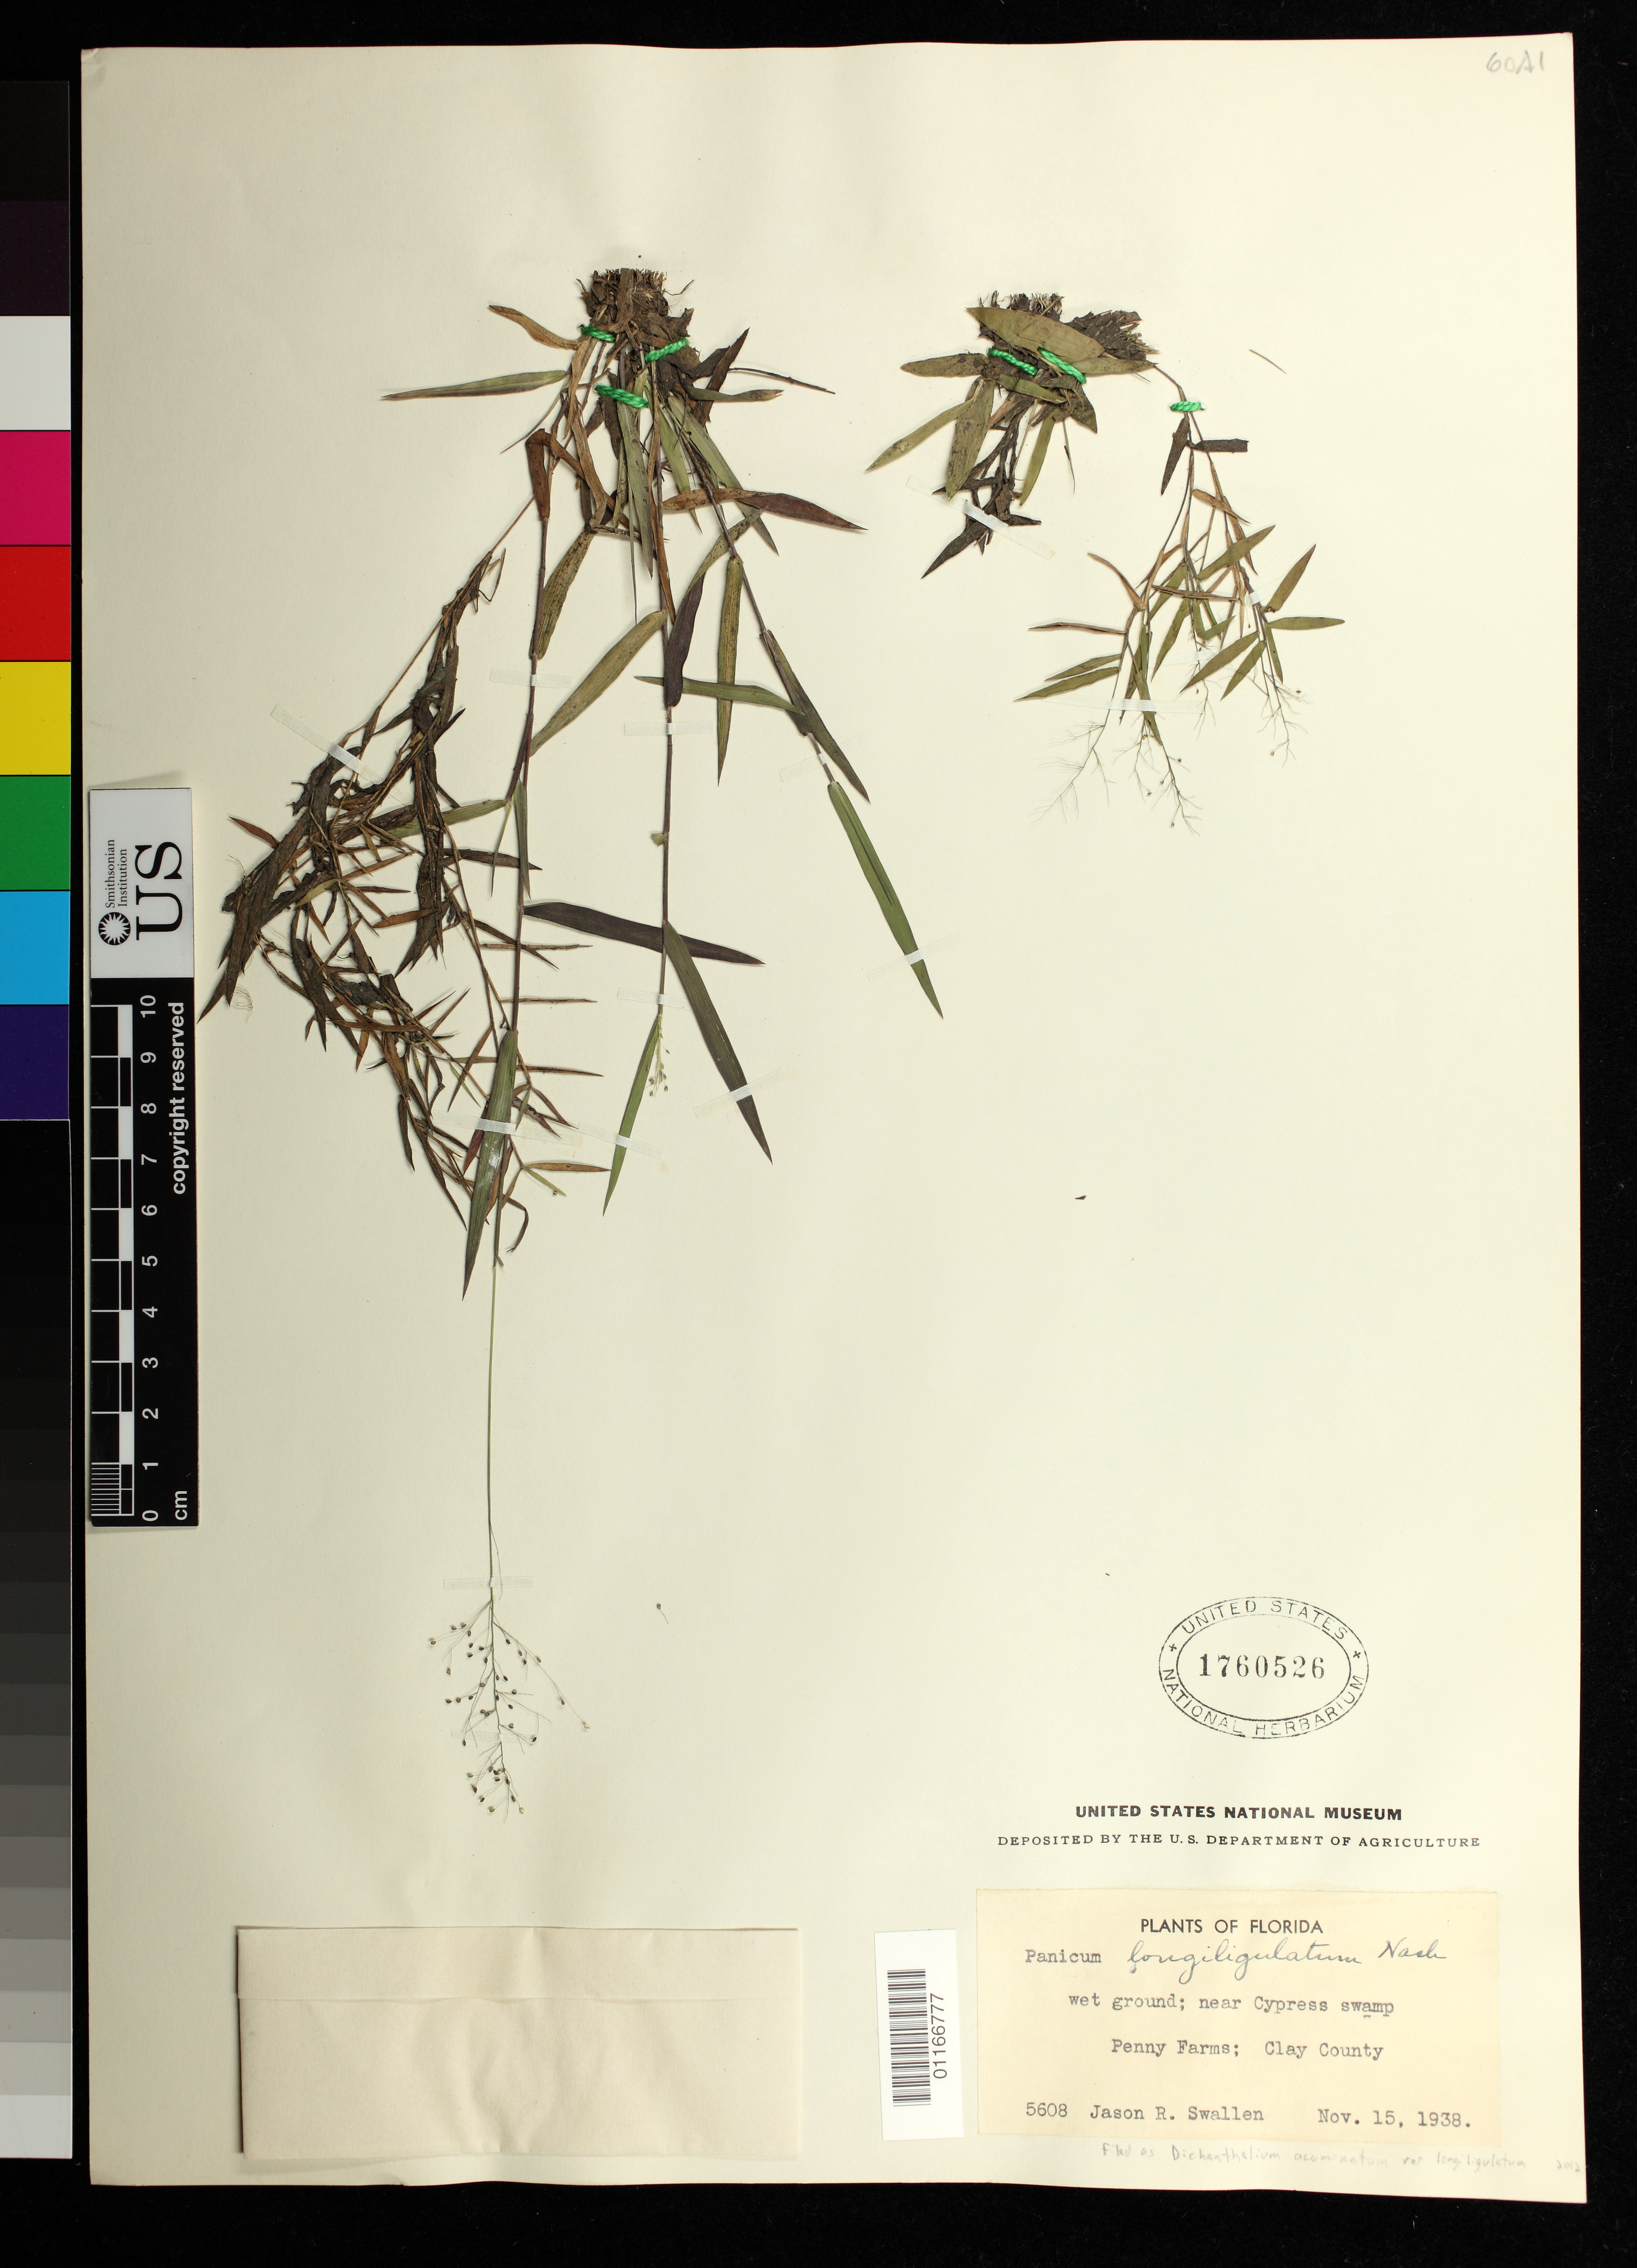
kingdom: Plantae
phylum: Tracheophyta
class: Liliopsida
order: Poales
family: Poaceae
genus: Dichanthelium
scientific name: Dichanthelium acuminatum var. lindheimeri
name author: (Nash) Gould & C.A. Clark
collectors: J. R. Swallen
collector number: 5608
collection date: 1938-11-15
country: United States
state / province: Florida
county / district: Clay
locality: Penny Farms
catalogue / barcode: US 1760526